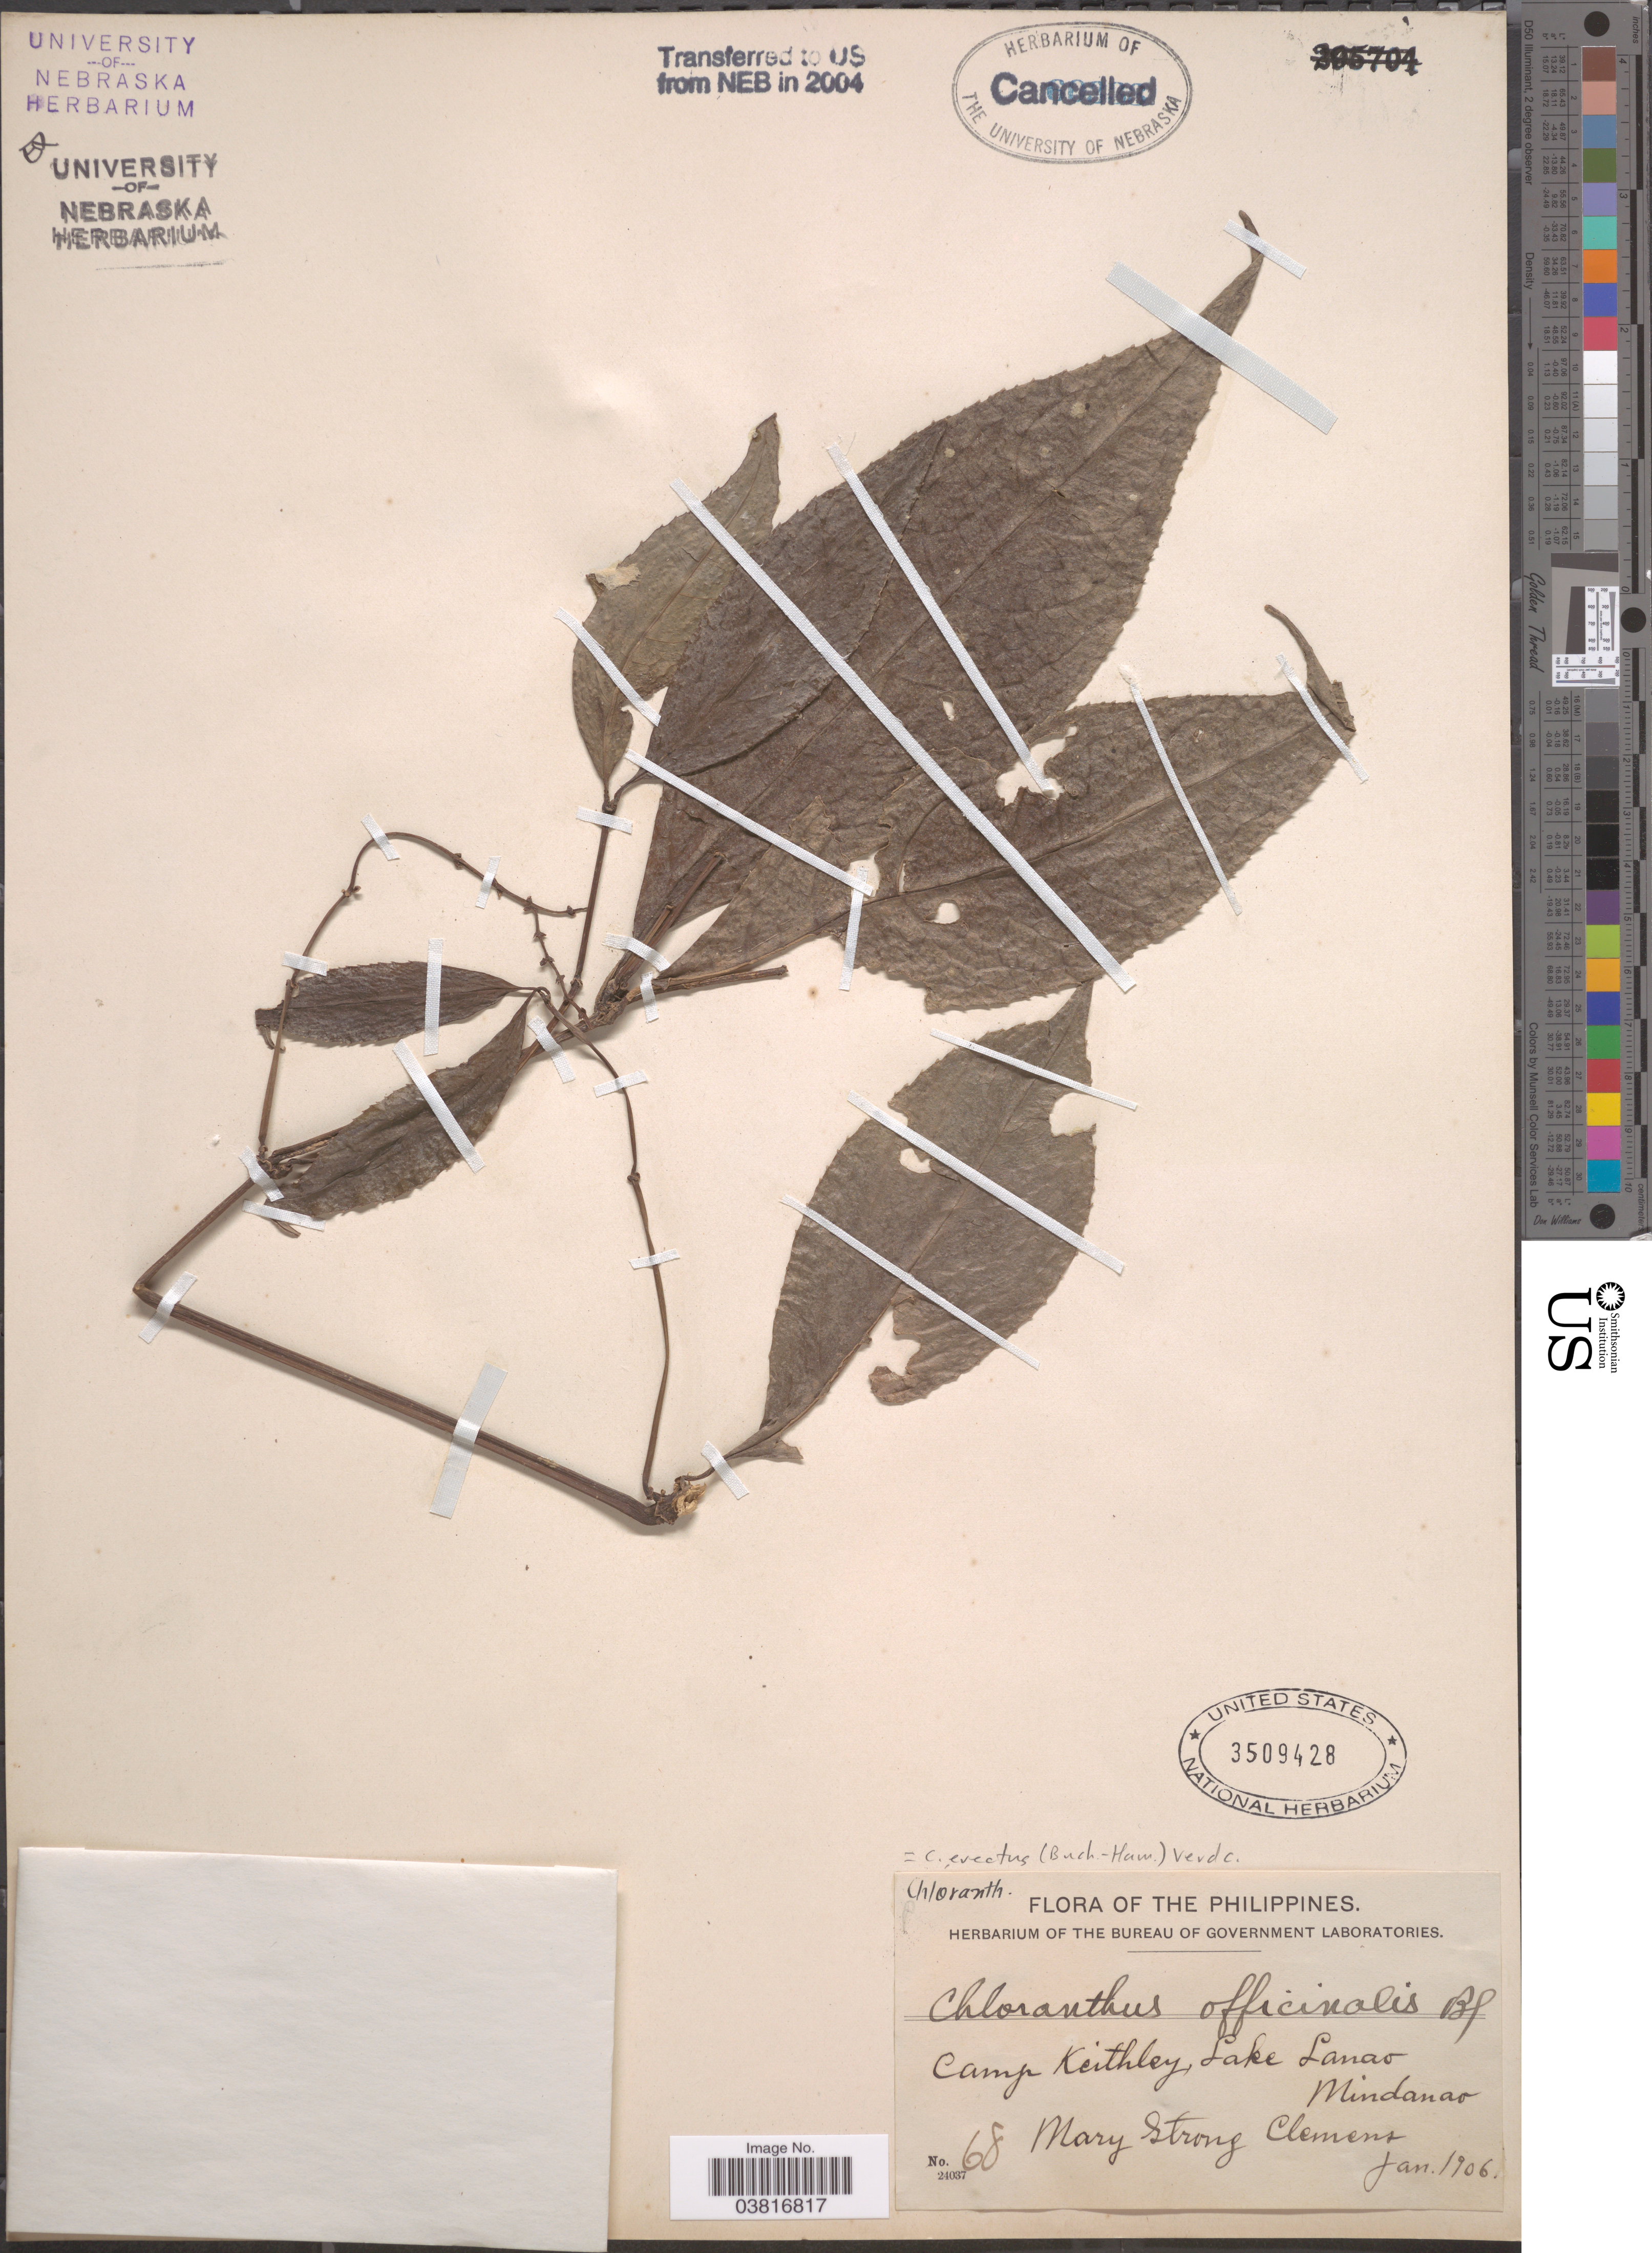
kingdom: Plantae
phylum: Tracheophyta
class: Magnoliopsida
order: Chloranthales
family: Chloranthaceae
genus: Chloranthus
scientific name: Chloranthus erectus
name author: (Buch.-Ham.) Verdc.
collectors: M. S. Clemens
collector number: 68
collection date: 1906-01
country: Philippines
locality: Camp Keithley, Lake Lanao. Mindanao.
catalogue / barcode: US 3509428